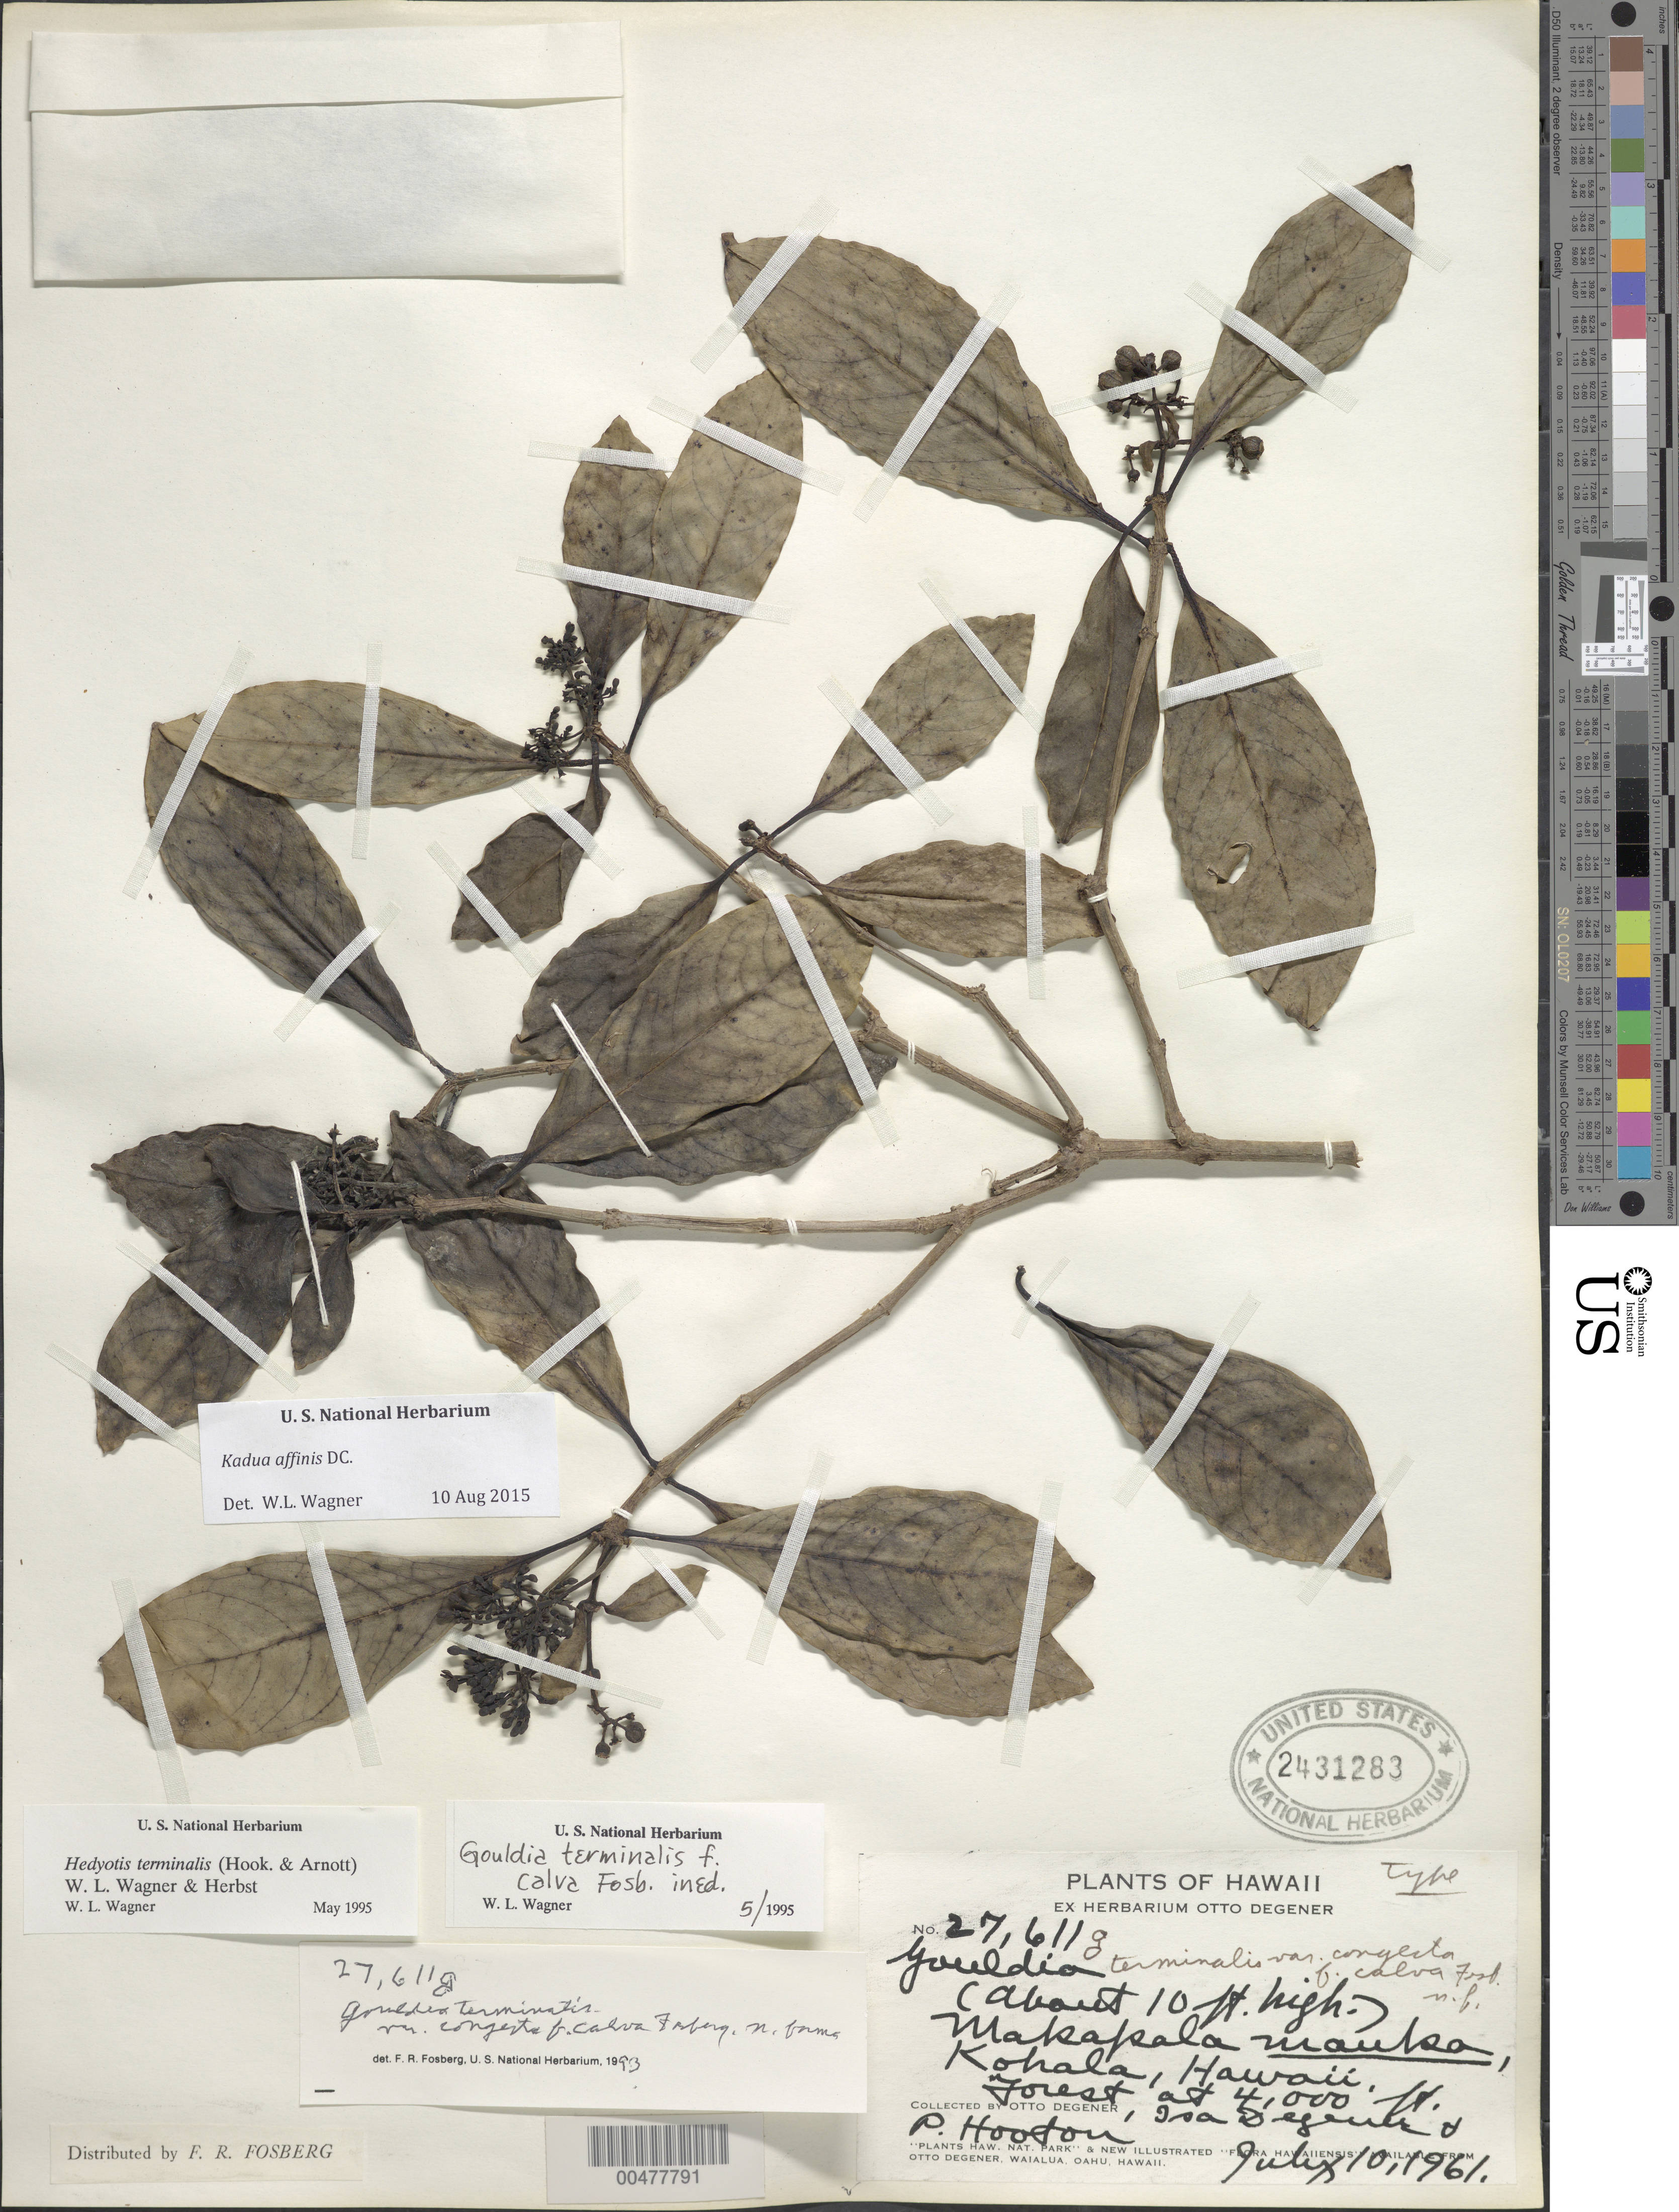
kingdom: Plantae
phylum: Tracheophyta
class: Magnoliopsida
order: Gentianales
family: Rubiaceae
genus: Kadua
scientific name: Kadua affinis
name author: DC.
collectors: O. Degener, I. Degener & P. Hooton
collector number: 27611g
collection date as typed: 10 Jul 1961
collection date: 1961-07-10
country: United States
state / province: Hawaii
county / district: Hawaii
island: Hawaii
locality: Makapala mauka, Kohala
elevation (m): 1219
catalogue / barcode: US 2431283